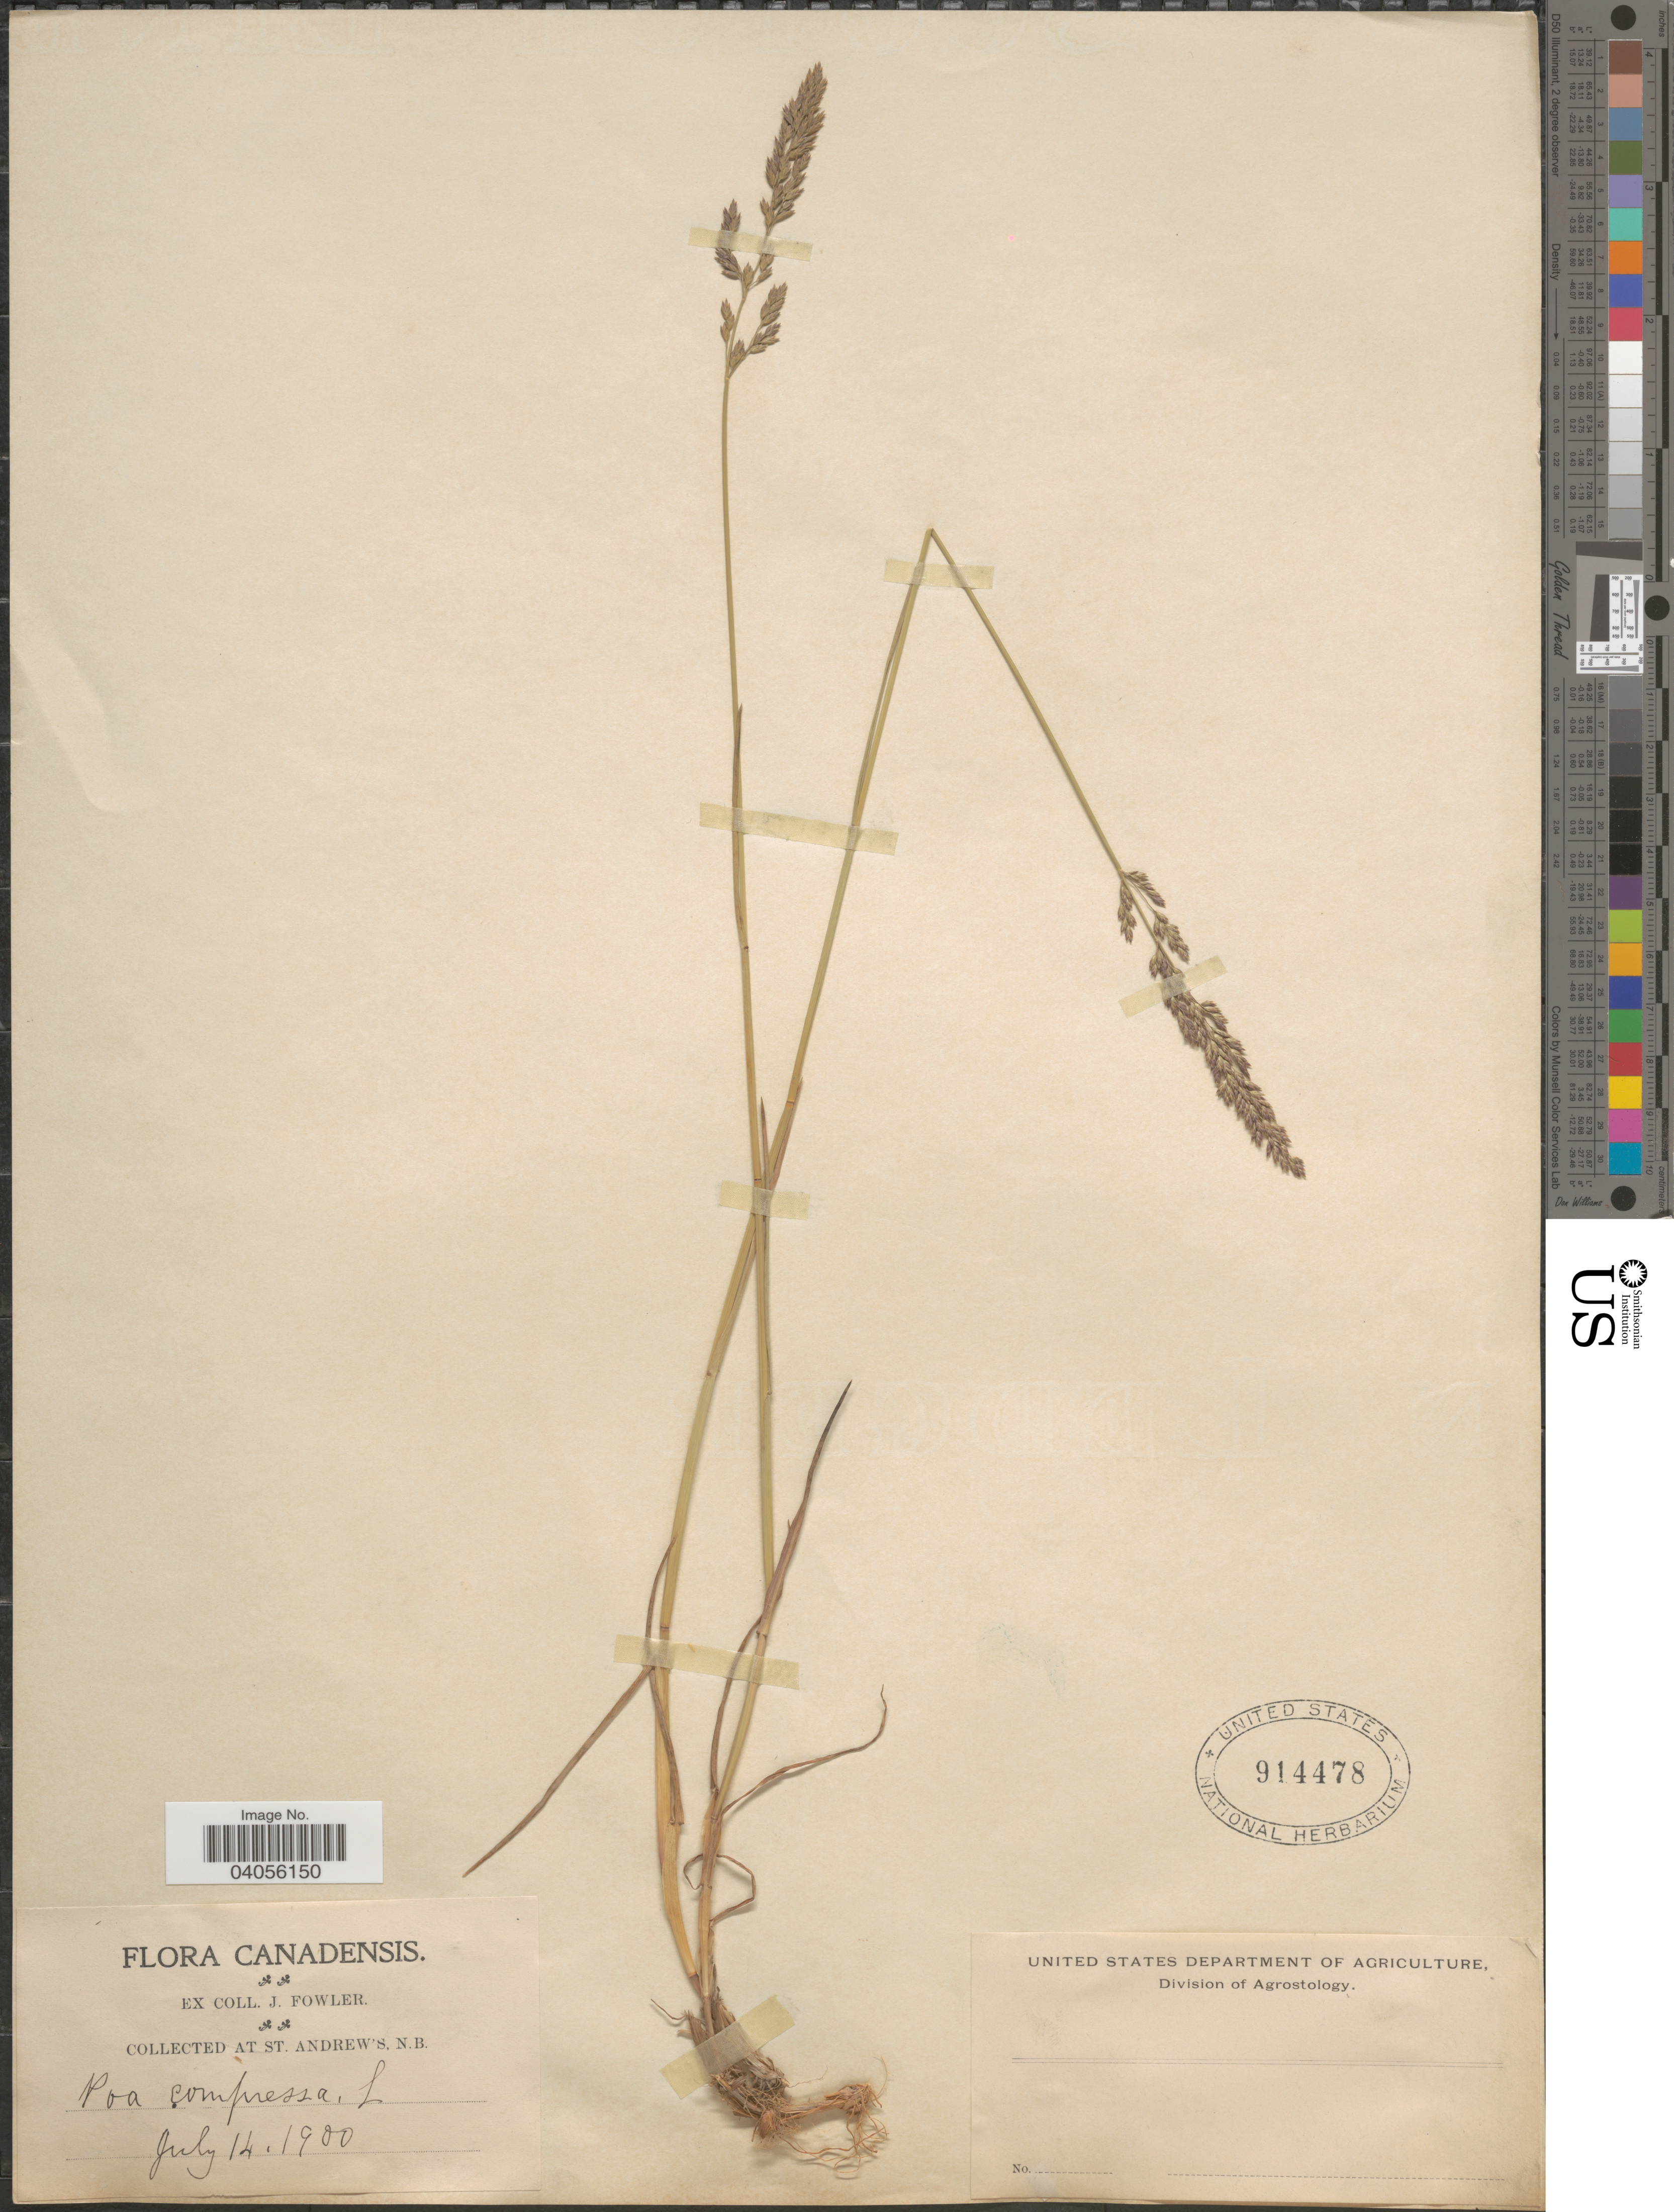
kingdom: Plantae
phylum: Tracheophyta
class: Liliopsida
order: Poales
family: Poaceae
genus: Poa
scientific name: Poa compressa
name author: L.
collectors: J. Fowler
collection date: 1900-07-14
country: Canada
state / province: New Brunswick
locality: At St. Andrew's.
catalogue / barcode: US 914478